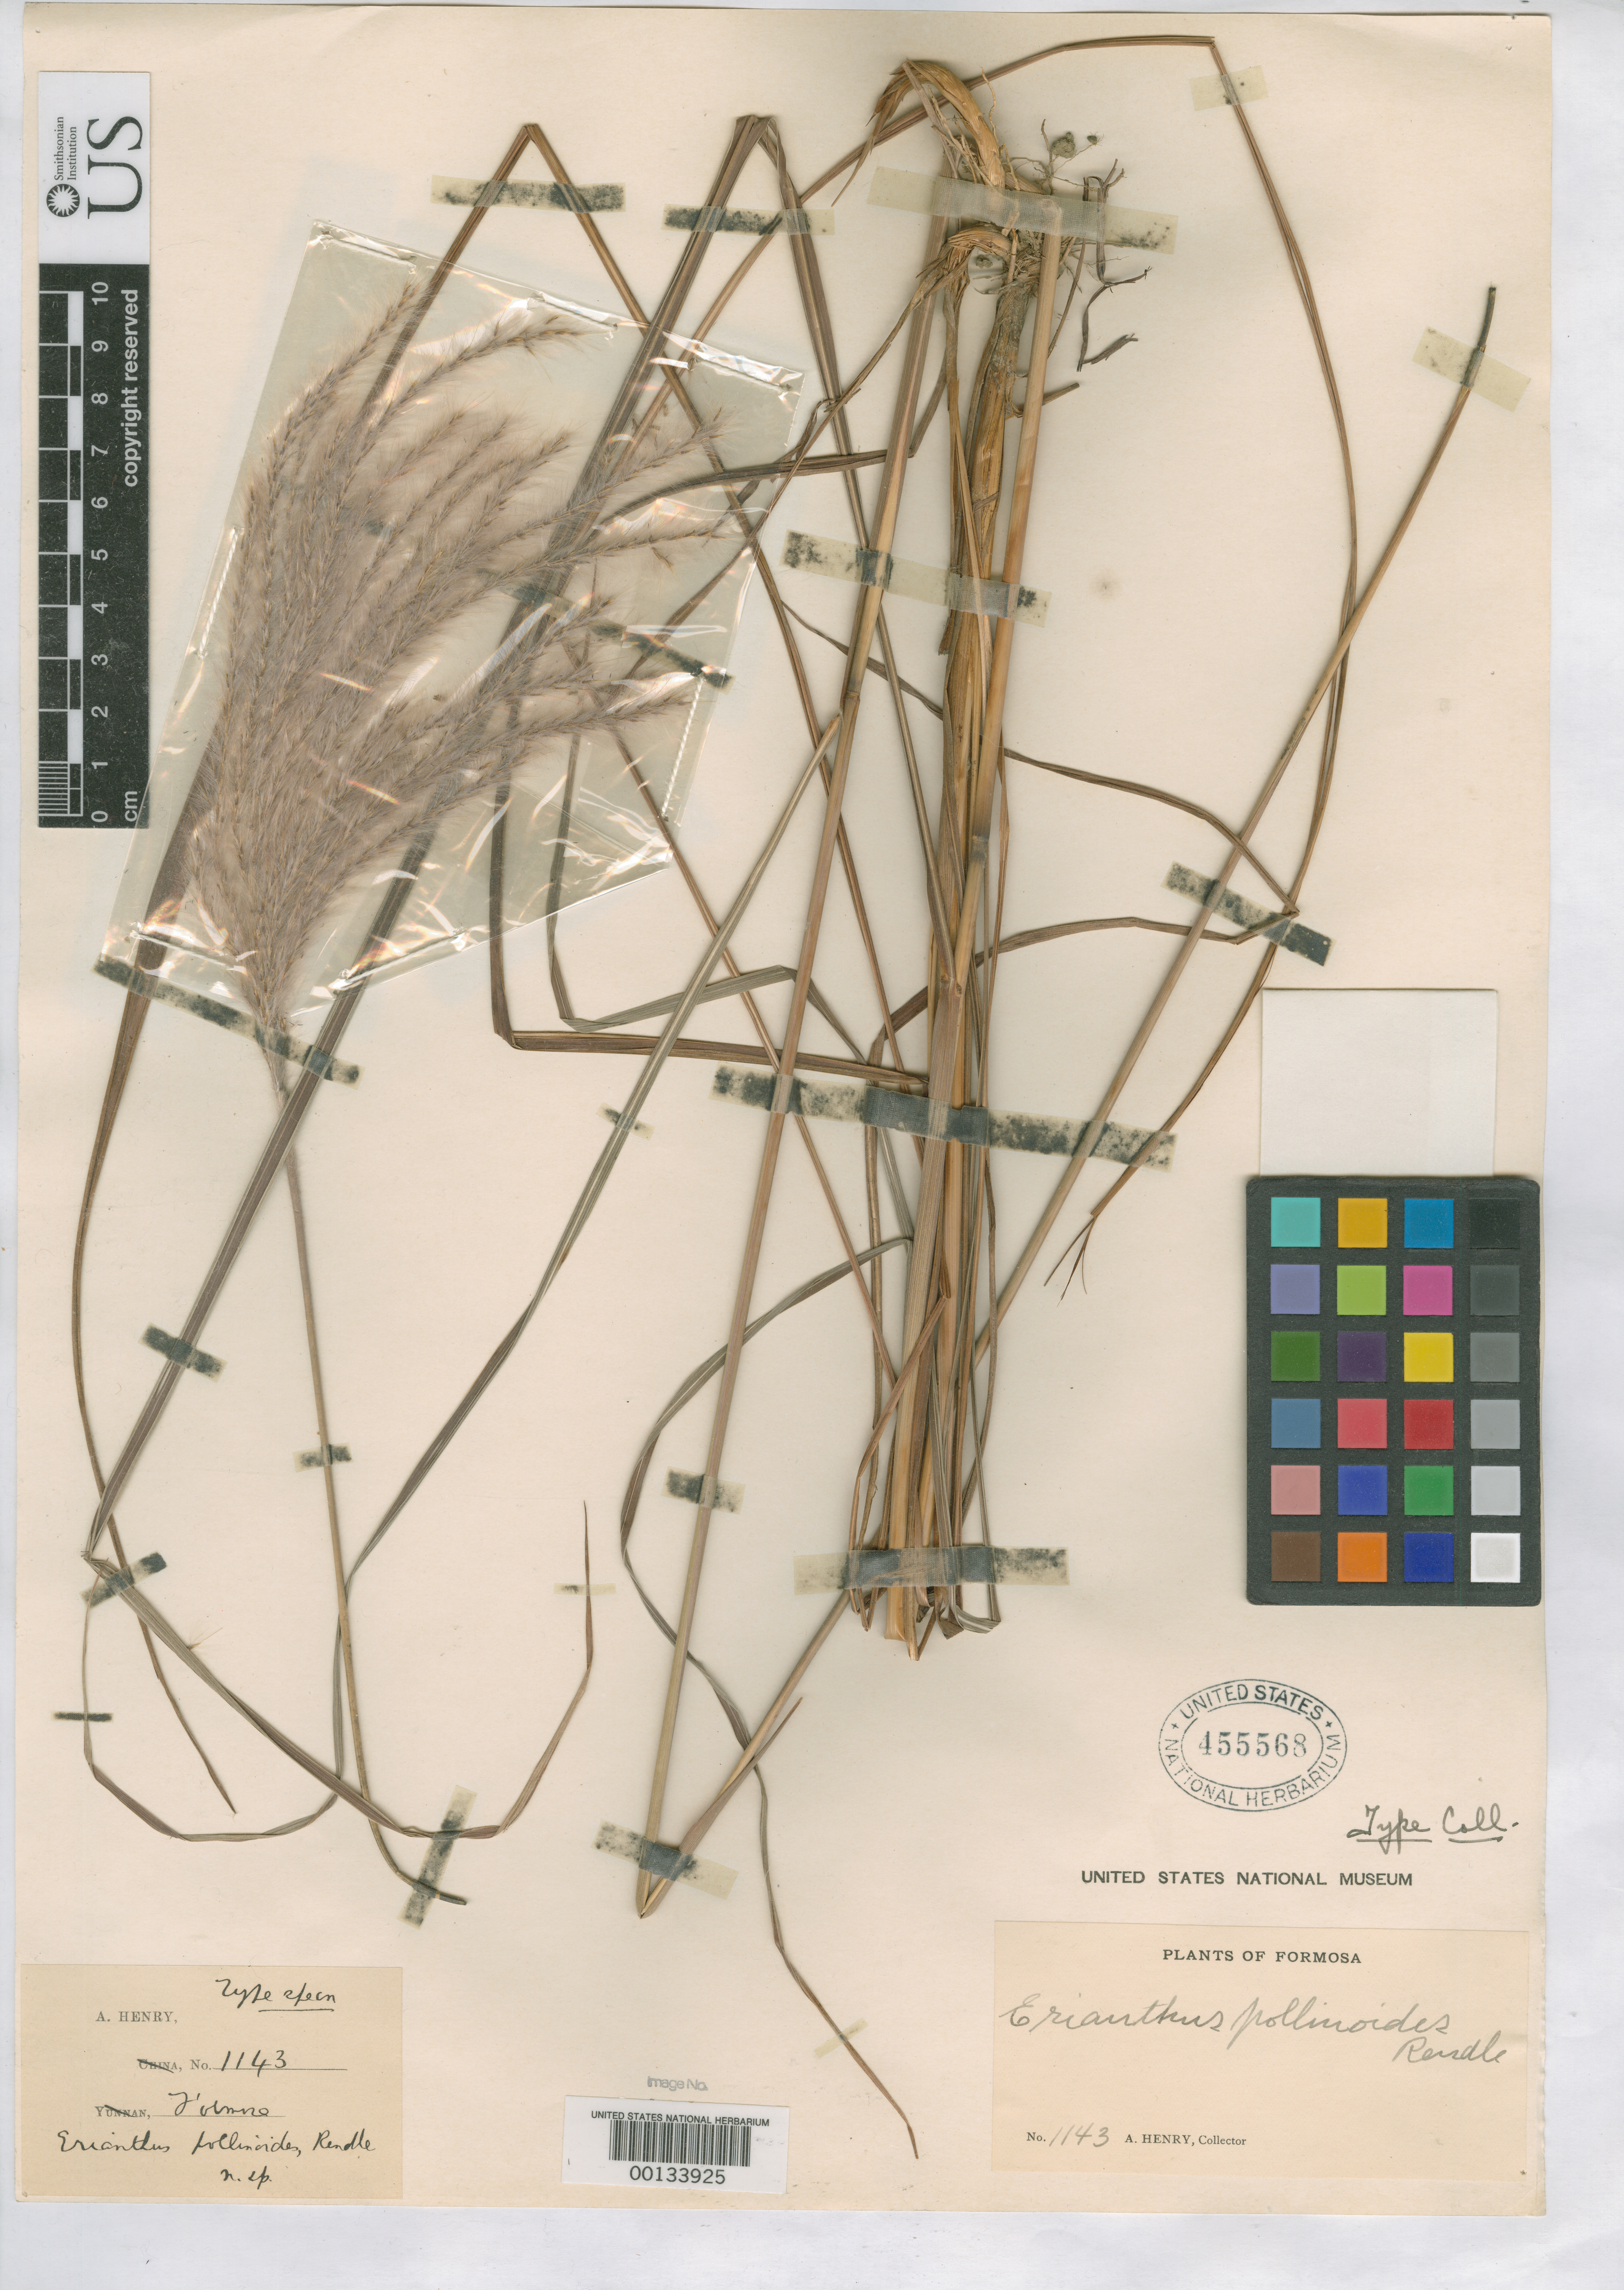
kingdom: Plantae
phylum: Tracheophyta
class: Liliopsida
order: Poales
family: Poaceae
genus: Erianthus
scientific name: Erianthus pollinoides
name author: Rendle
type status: Isotype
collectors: A. Henry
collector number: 1143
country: Taiwan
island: Taiwan [Formosa]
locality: Takow.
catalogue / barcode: US 455568